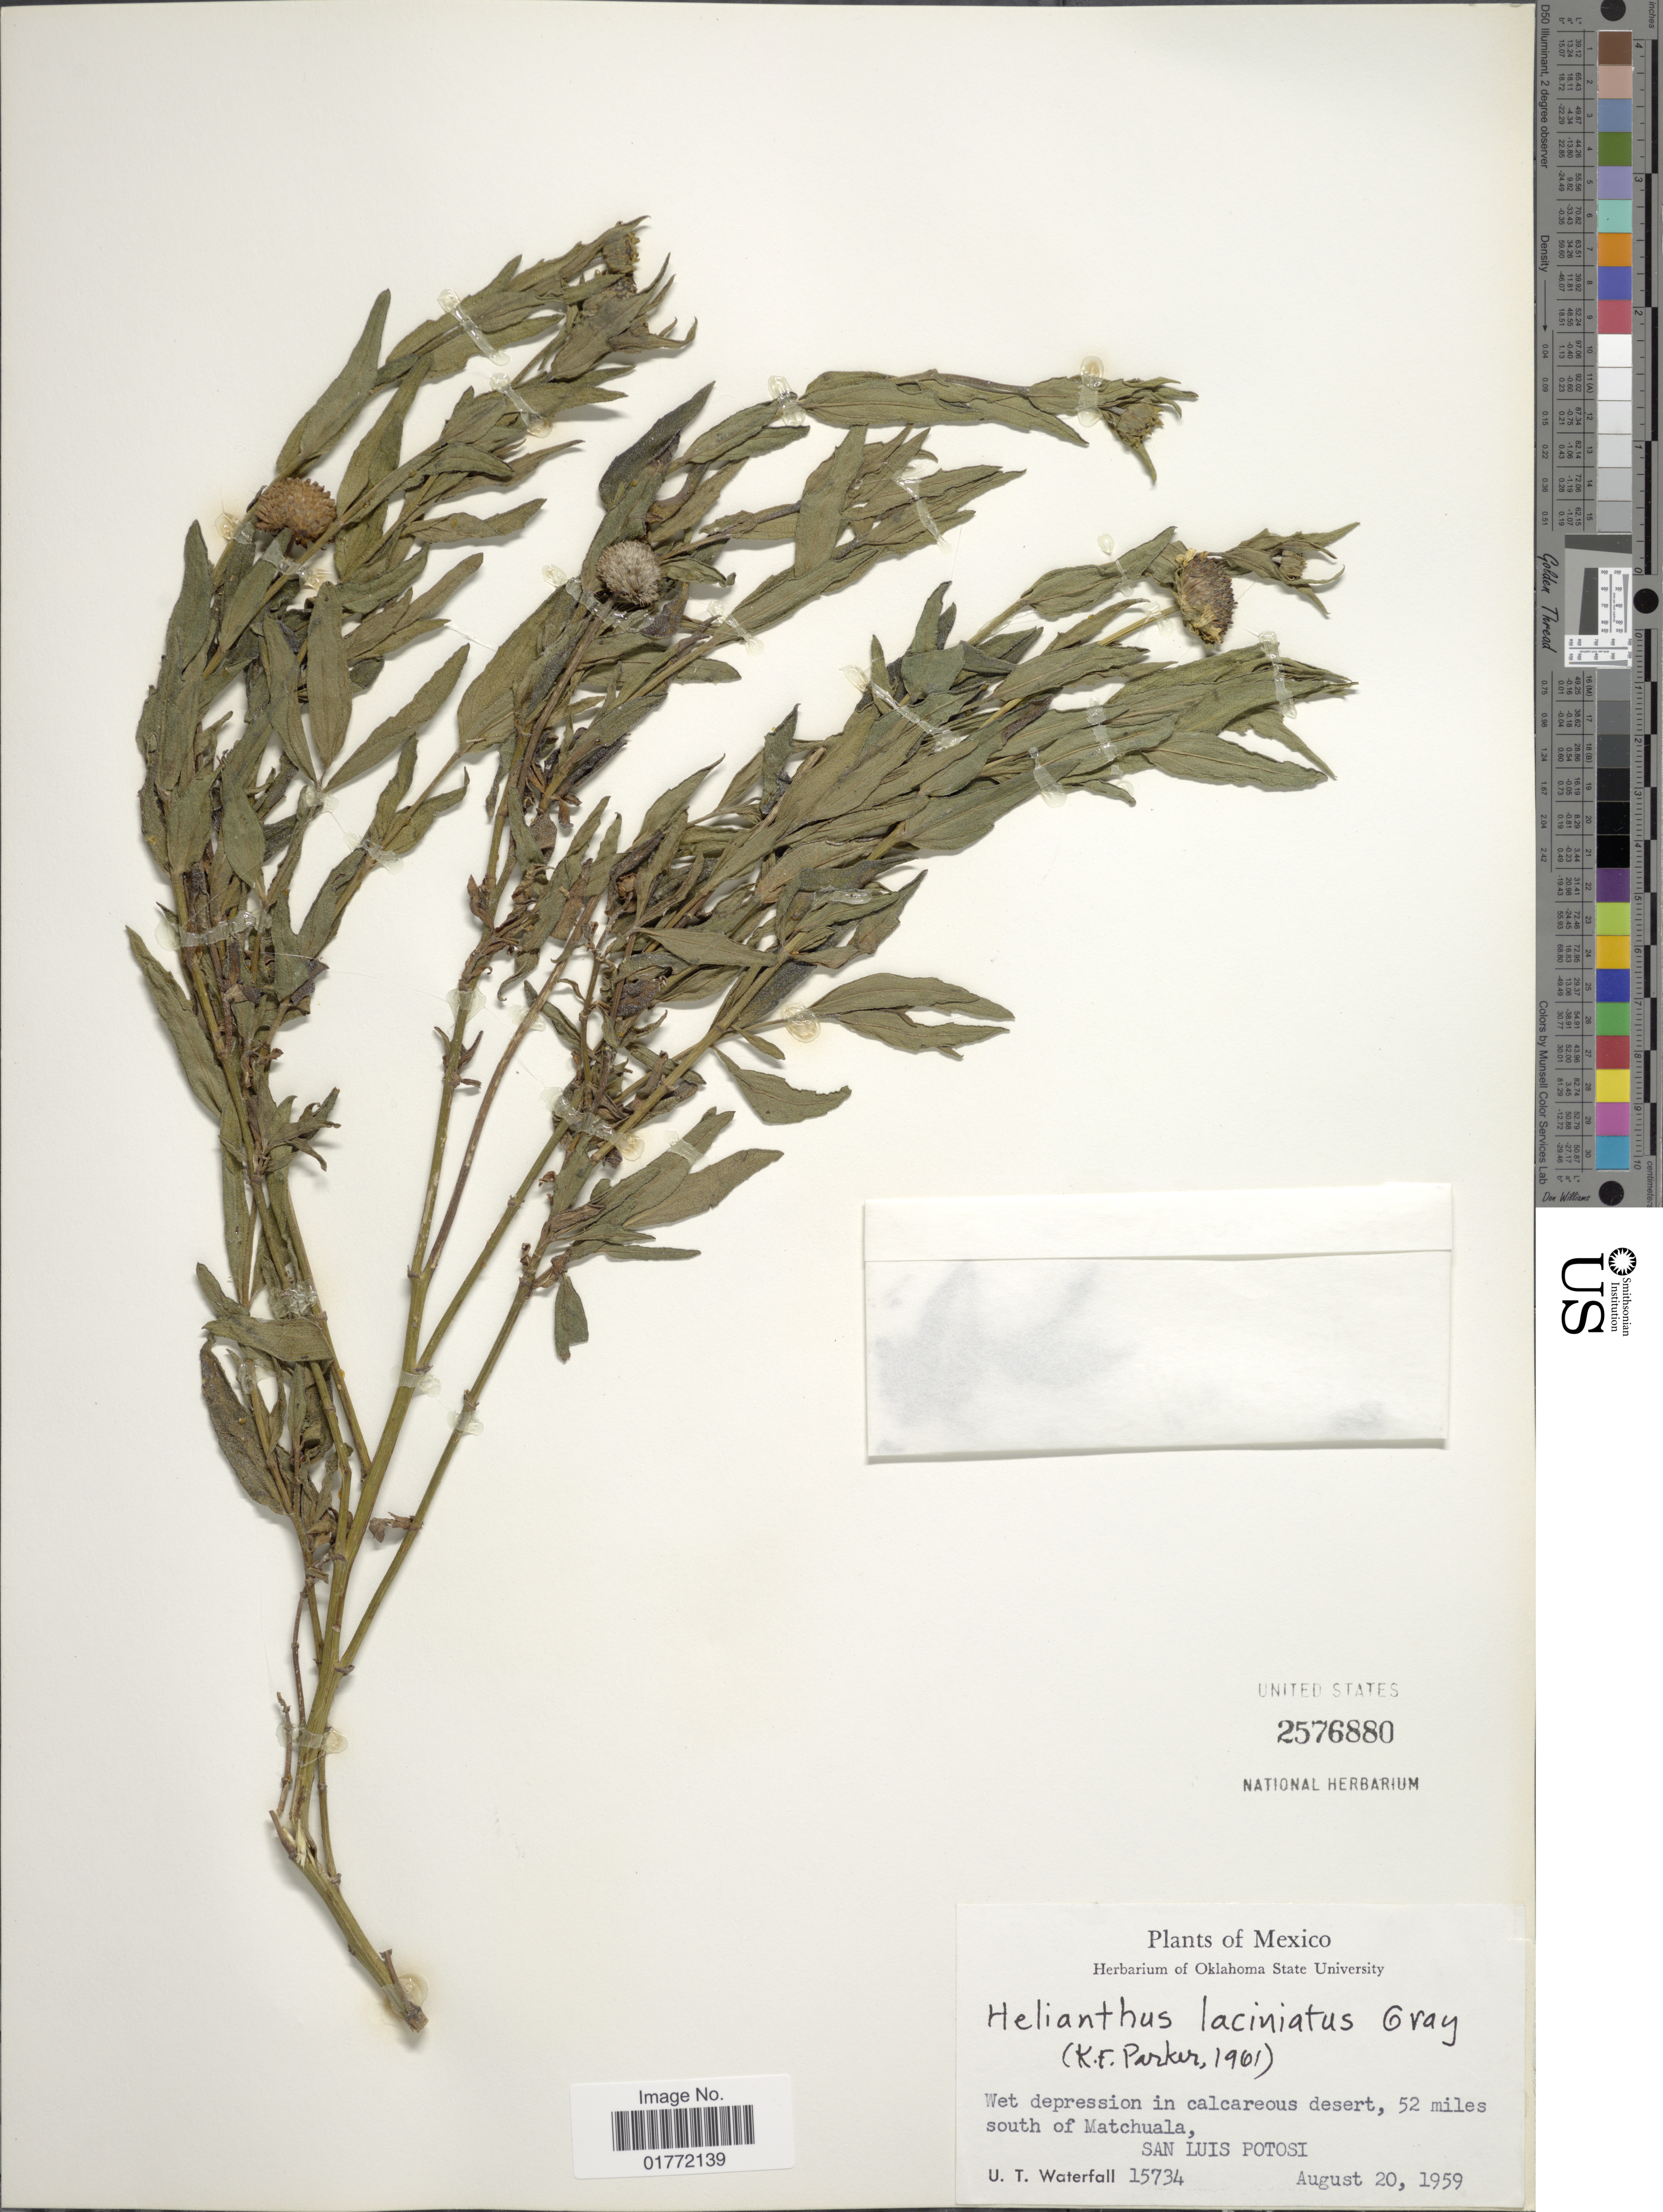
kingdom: Plantae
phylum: Tracheophyta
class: Magnoliopsida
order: Asterales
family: Asteraceae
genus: Helianthus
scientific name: Helianthus laciniatus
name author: A. Gray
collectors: U. T. Waterfall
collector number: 15734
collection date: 1959-08-20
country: Mexico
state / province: San Luis Potosí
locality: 52 miles south of Matchuala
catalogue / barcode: US 2576880